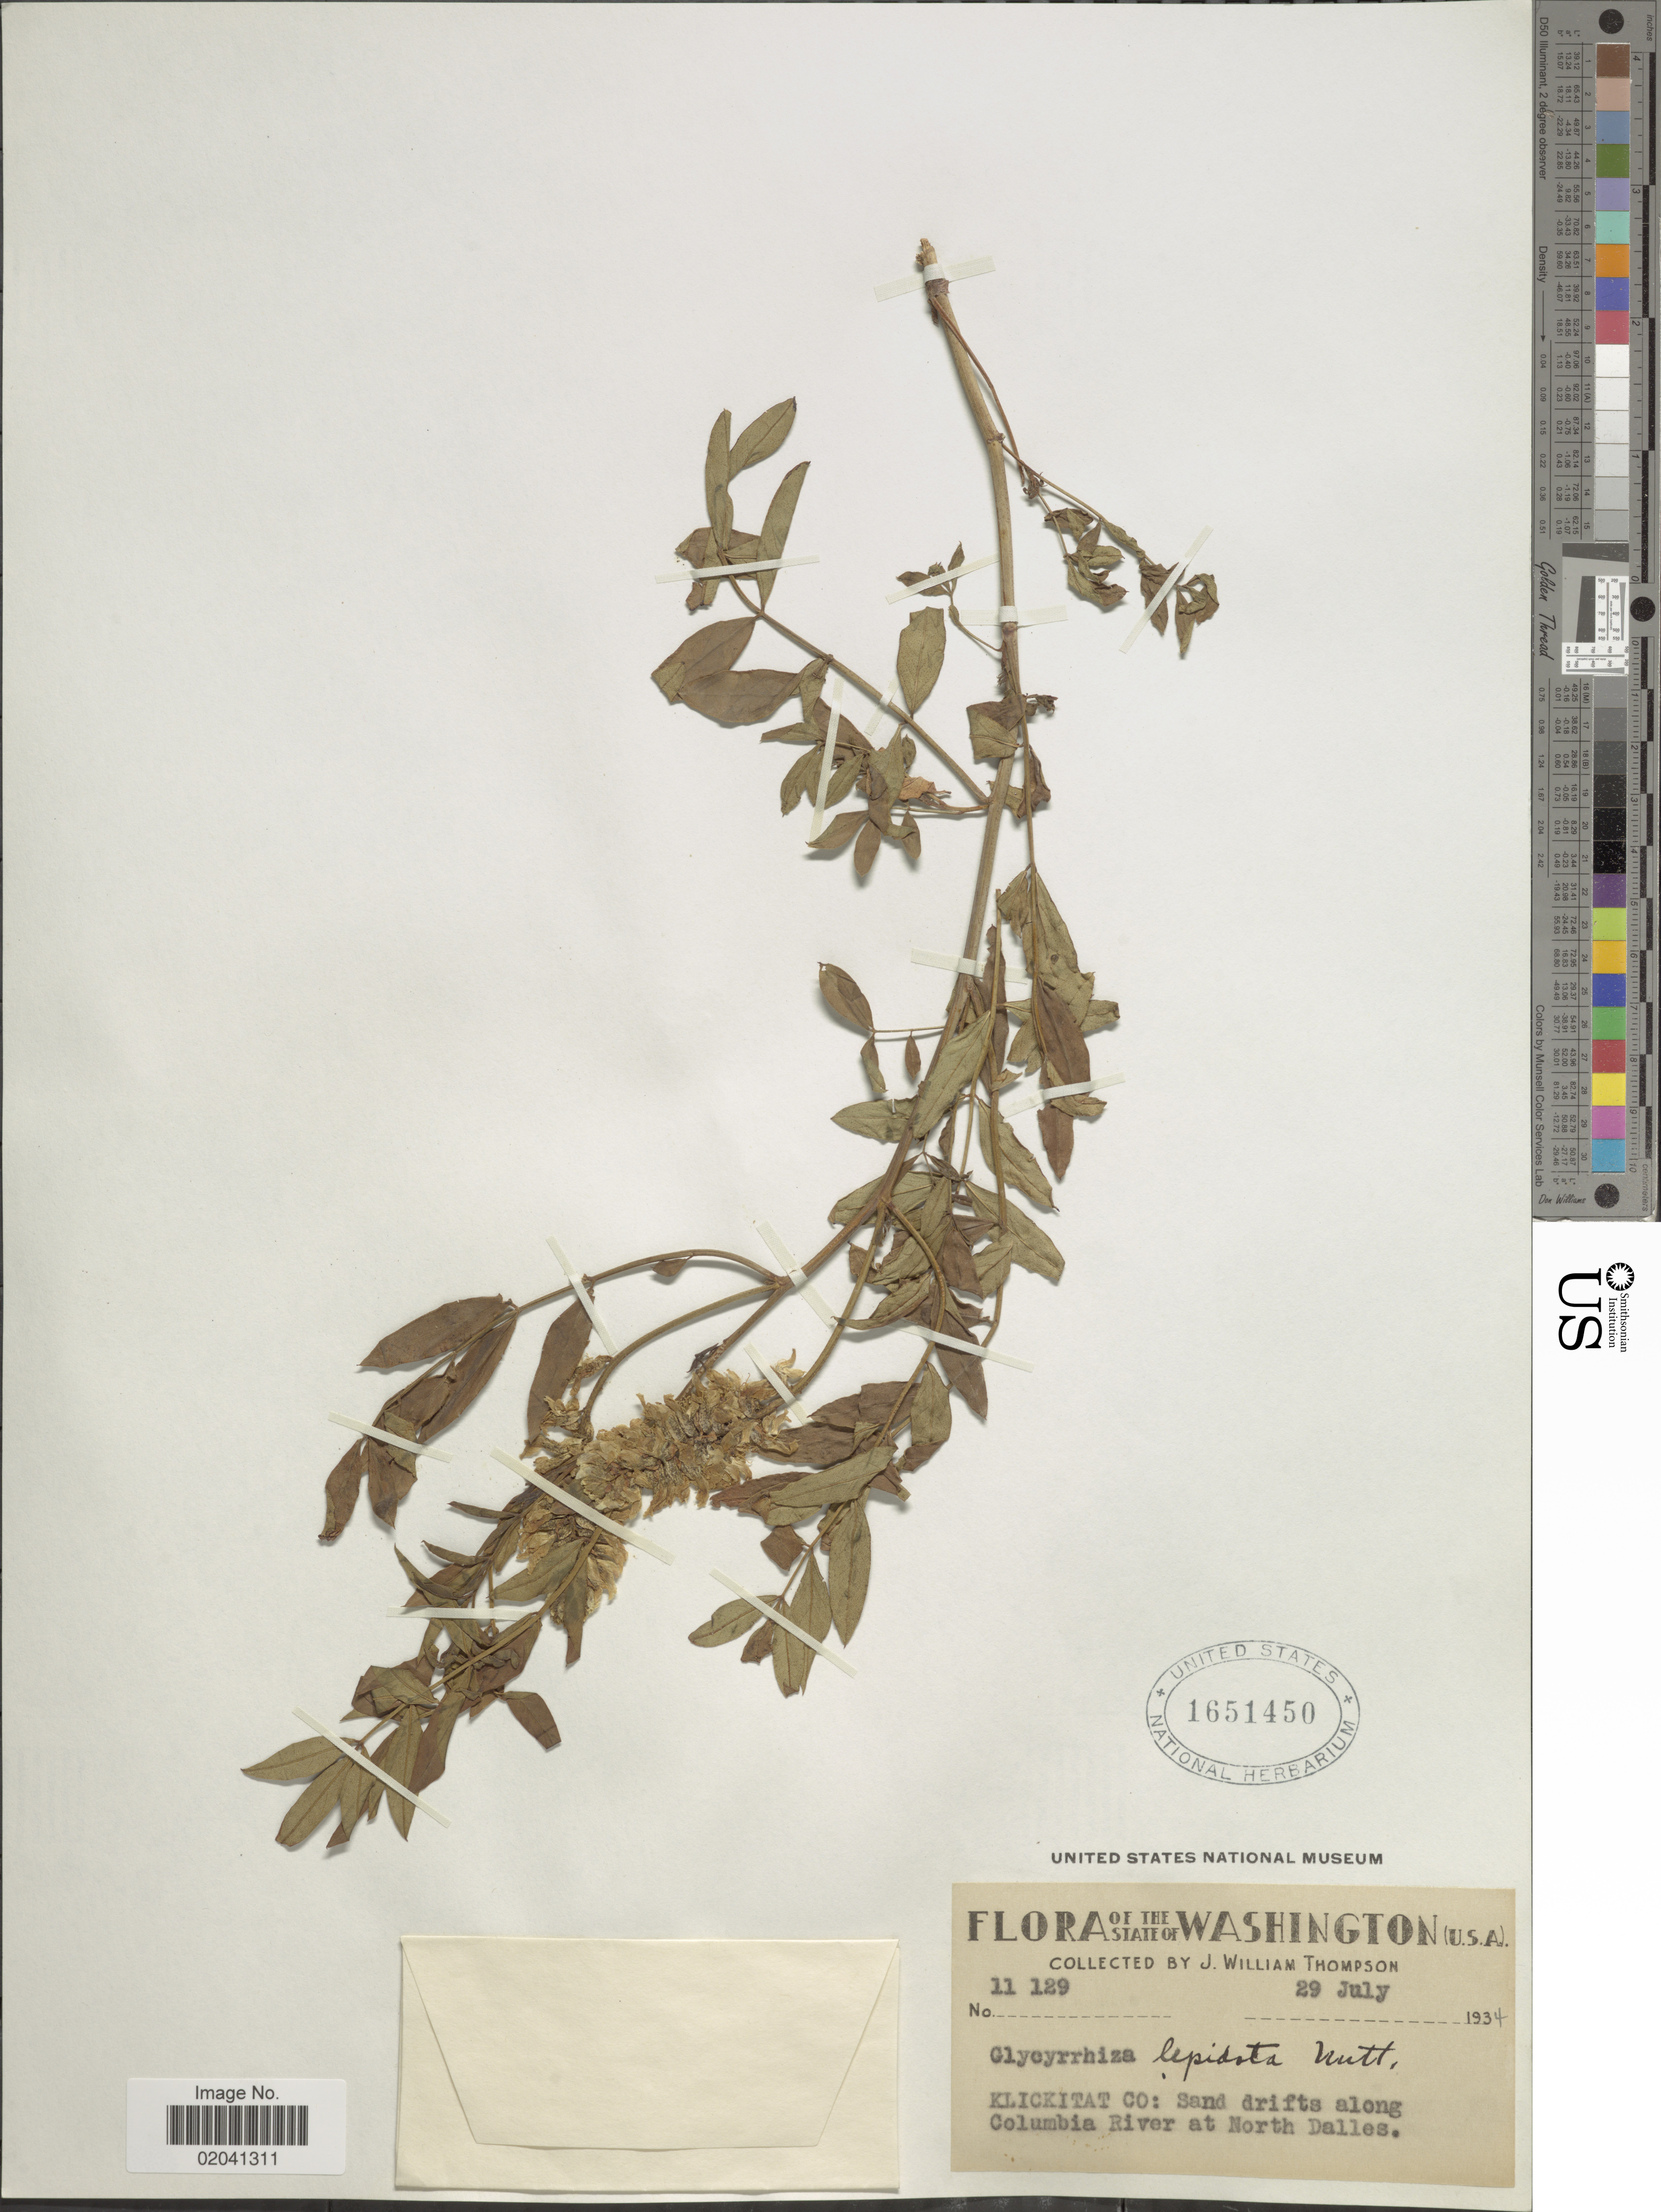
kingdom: Plantae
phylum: Tracheophyta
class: Magnoliopsida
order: Fabales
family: Fabaceae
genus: Glycyrrhiza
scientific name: Glycyrrhiza lepidota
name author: Pursh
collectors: J. W. Thompson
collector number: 11129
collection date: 1934-07-29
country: United States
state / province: Washington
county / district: Klickitat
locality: Klickitat Co: along Columbia River at North Dalles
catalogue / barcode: US 1651450